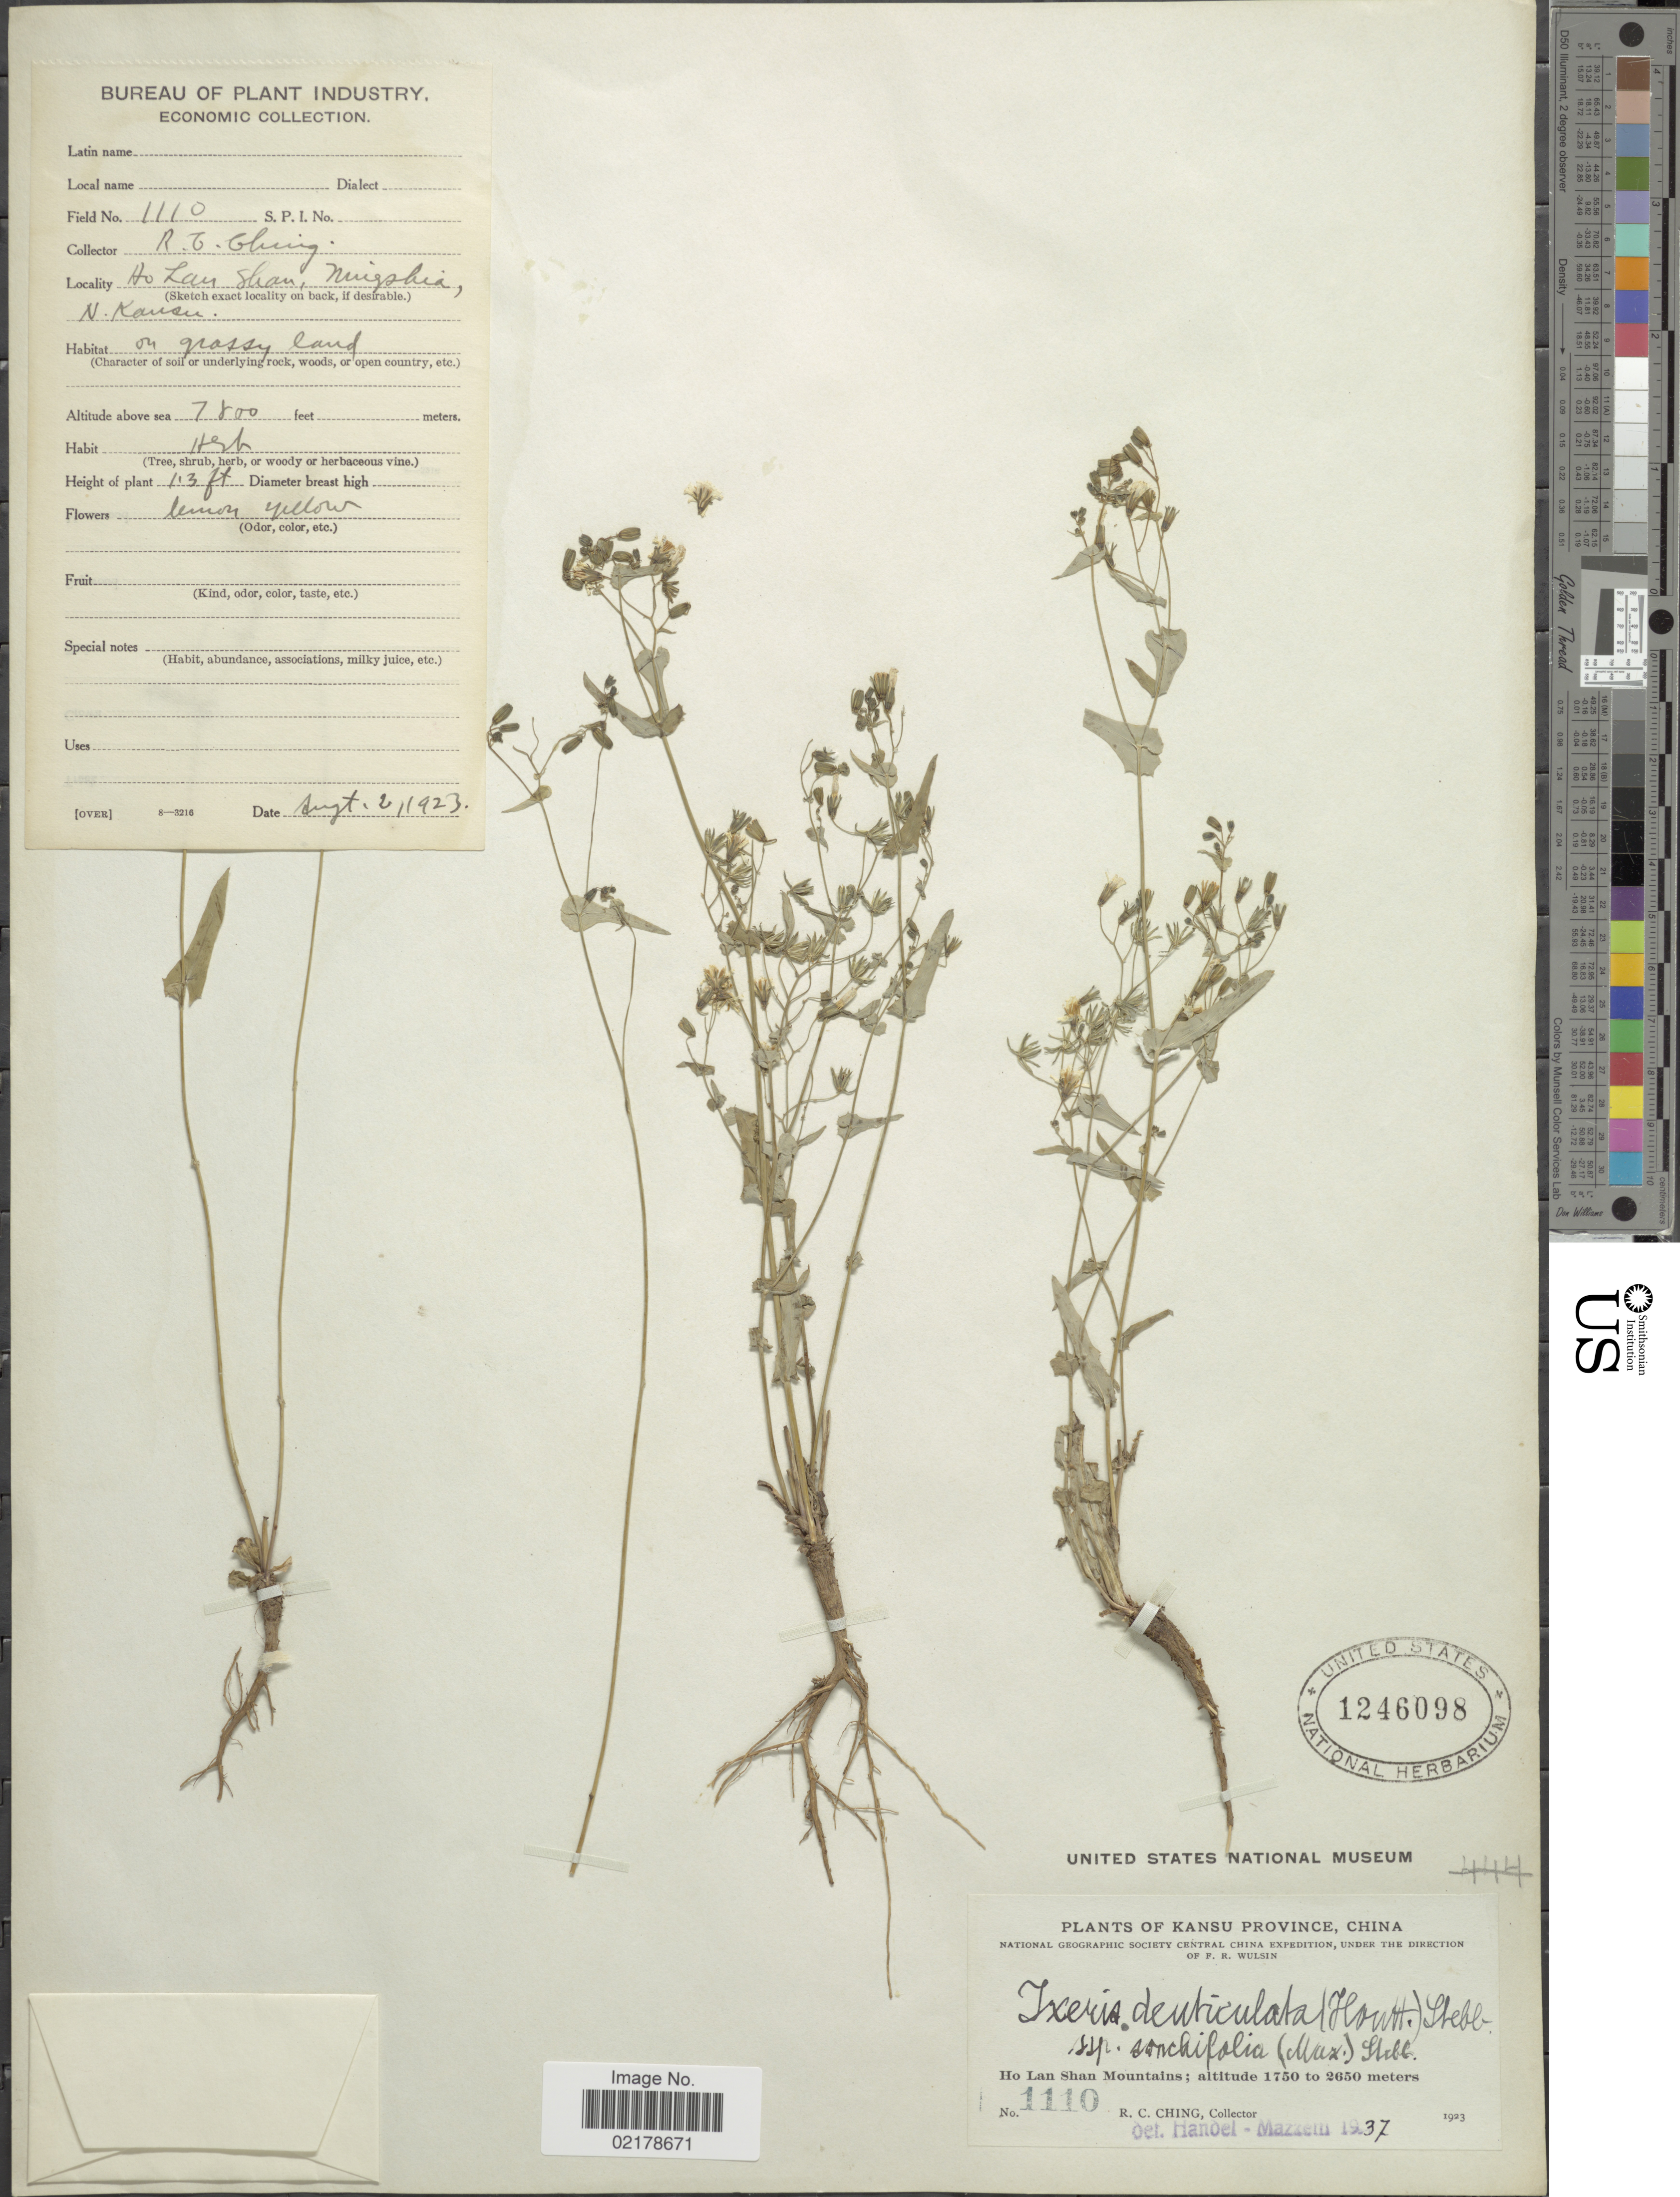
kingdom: Plantae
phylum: Tracheophyta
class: Magnoliopsida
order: Asterales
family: Asteraceae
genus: Crepidiastrum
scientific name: Crepidiastrum denticulatum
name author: (Houtt.) Pak & Kawano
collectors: R. C. Ching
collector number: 1110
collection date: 1923-08-02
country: China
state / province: Gansu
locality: Kansu Province, China. Ho Lan Shan Mountains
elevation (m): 1750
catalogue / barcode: US 1246098